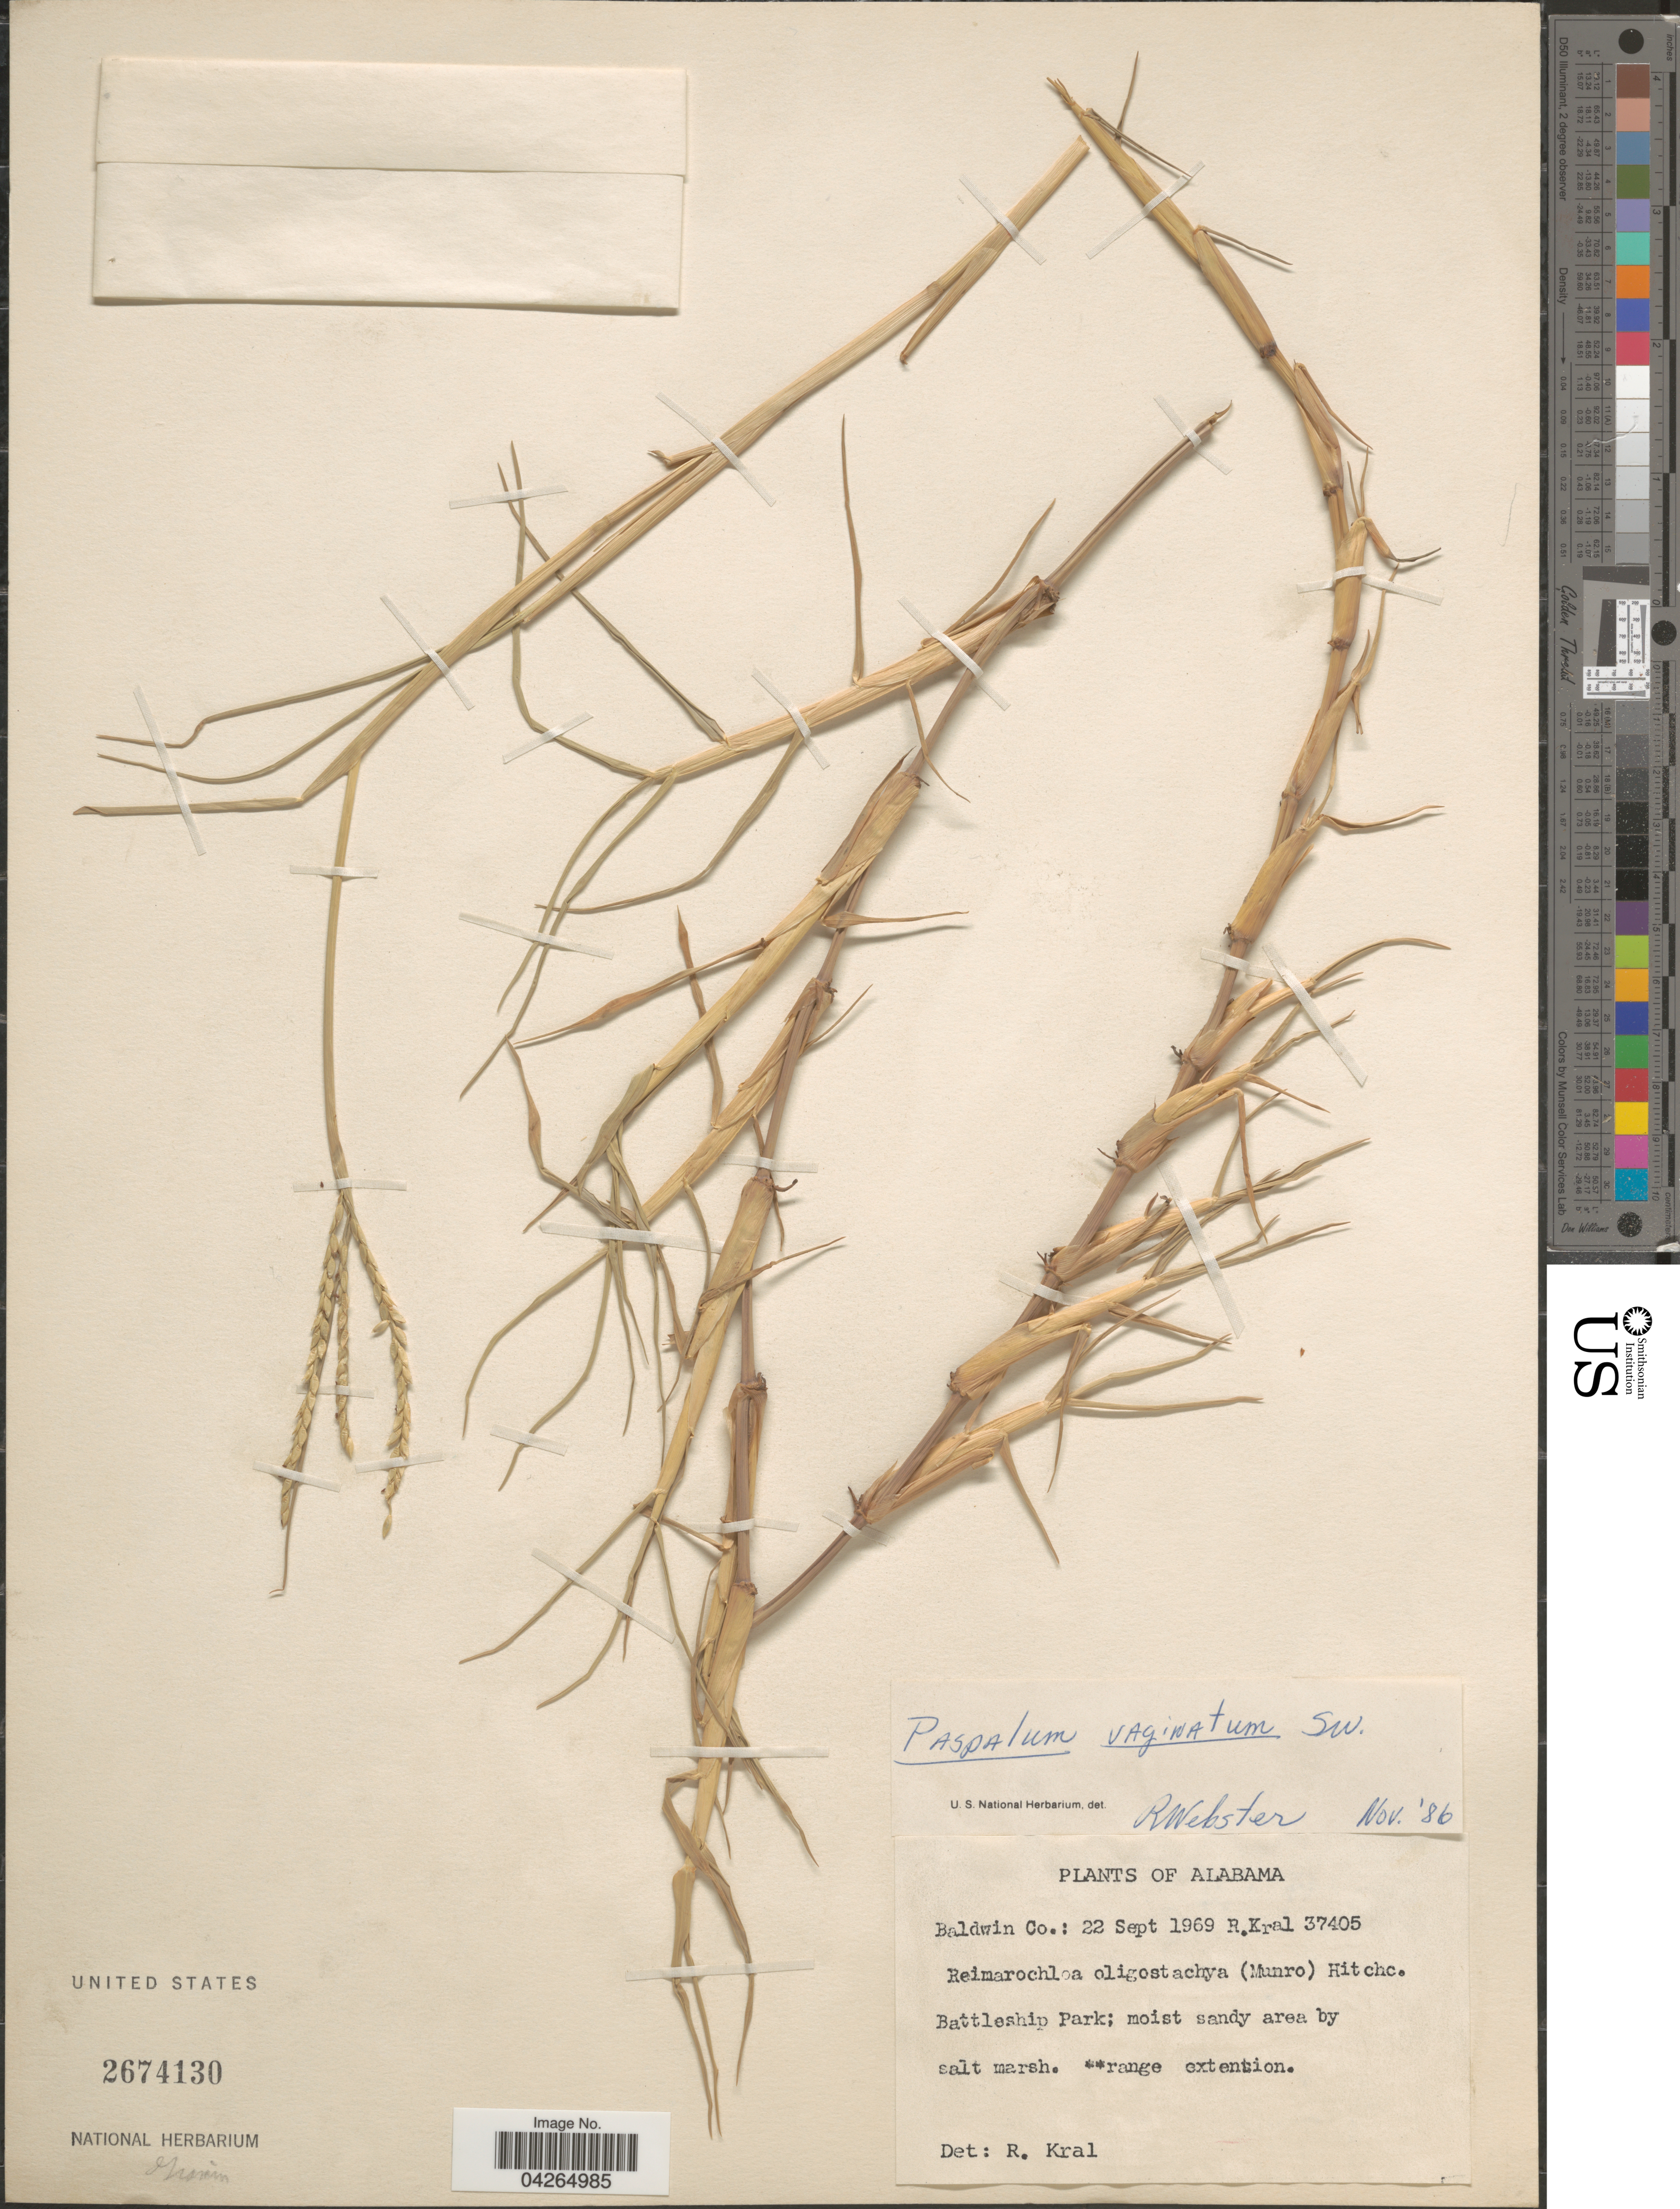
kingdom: Plantae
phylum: Tracheophyta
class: Liliopsida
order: Poales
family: Poaceae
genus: Paspalum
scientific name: Paspalum vaginatum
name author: Sw.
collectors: R. Kral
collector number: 37405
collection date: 1969-09-22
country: United States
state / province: Alabama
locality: Baldwin Co. Battleship Park; moist sandy area by salt marsh.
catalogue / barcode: US 2674130